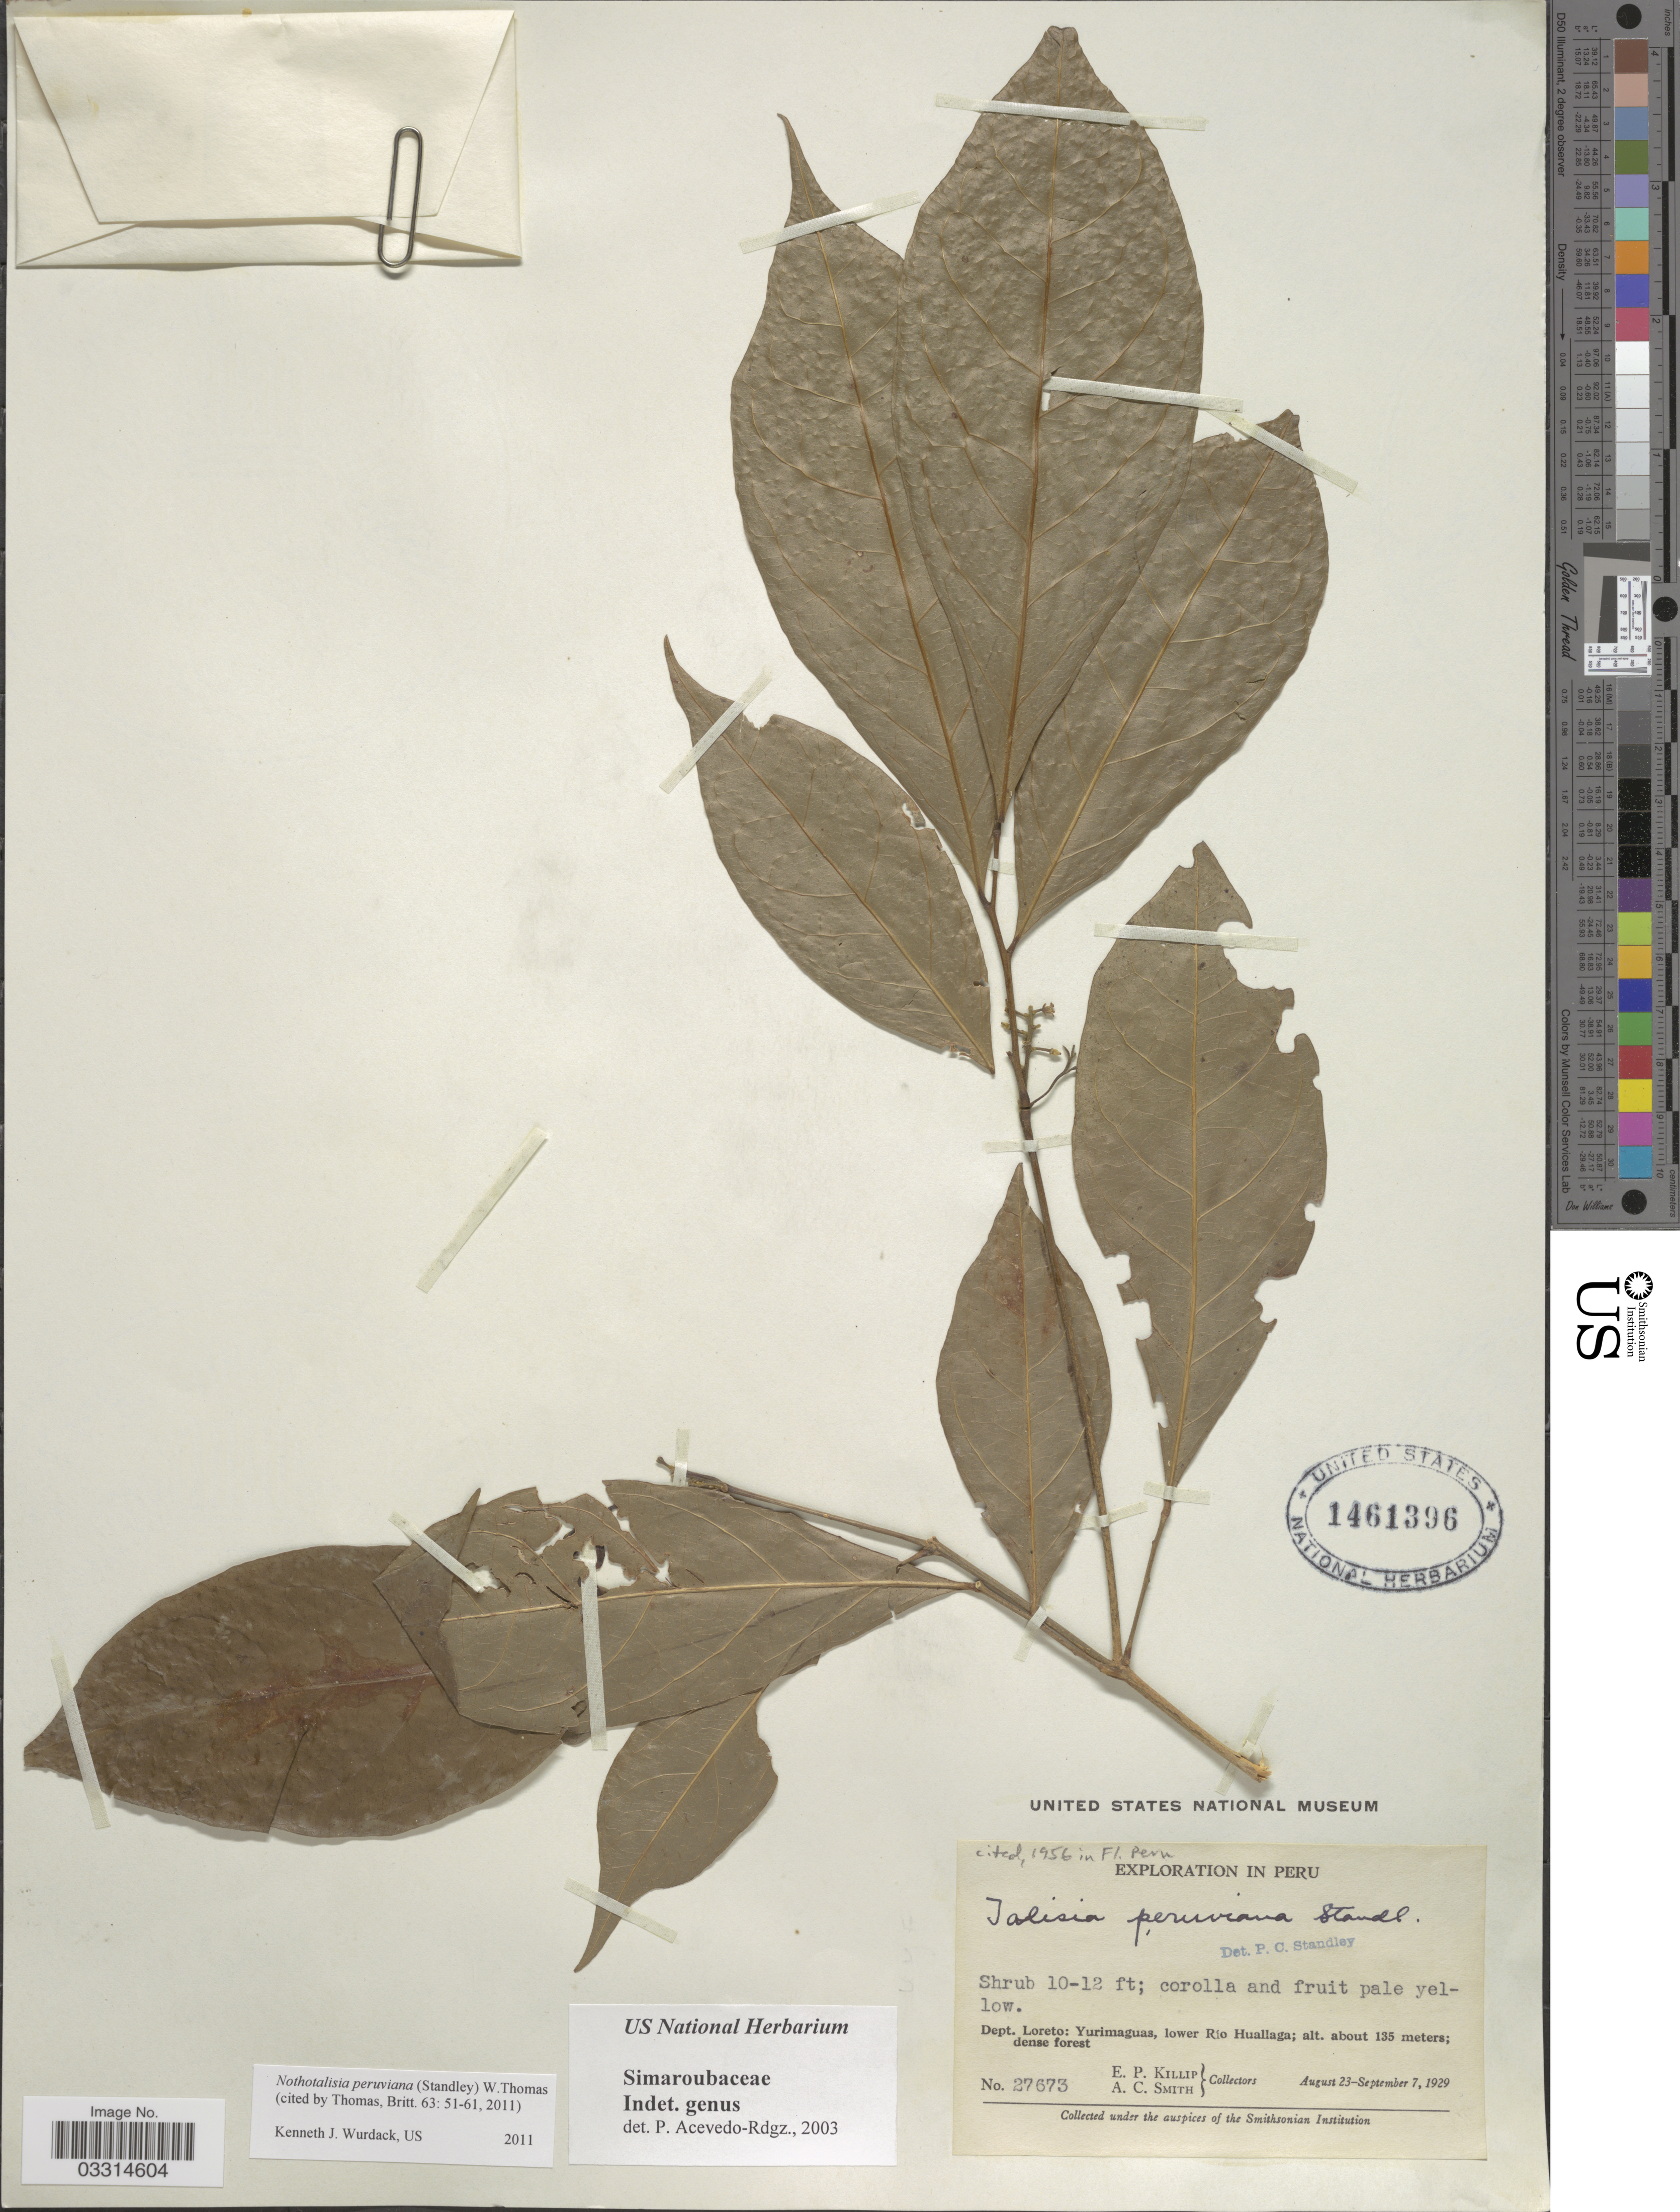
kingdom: Plantae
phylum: Tracheophyta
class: Magnoliopsida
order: Picramniales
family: Picramniaceae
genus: Nothotalisia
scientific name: Nothotalisia peruviana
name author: (Standl.) W.W. Thomas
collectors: E. P. Killip & A. C. Smith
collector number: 27673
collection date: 1929-08-23/1929-09-07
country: Peru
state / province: Loreto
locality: Dept. Loreto:Yurimaguas, lower Río Huallaga.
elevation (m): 135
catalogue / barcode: US 1461396